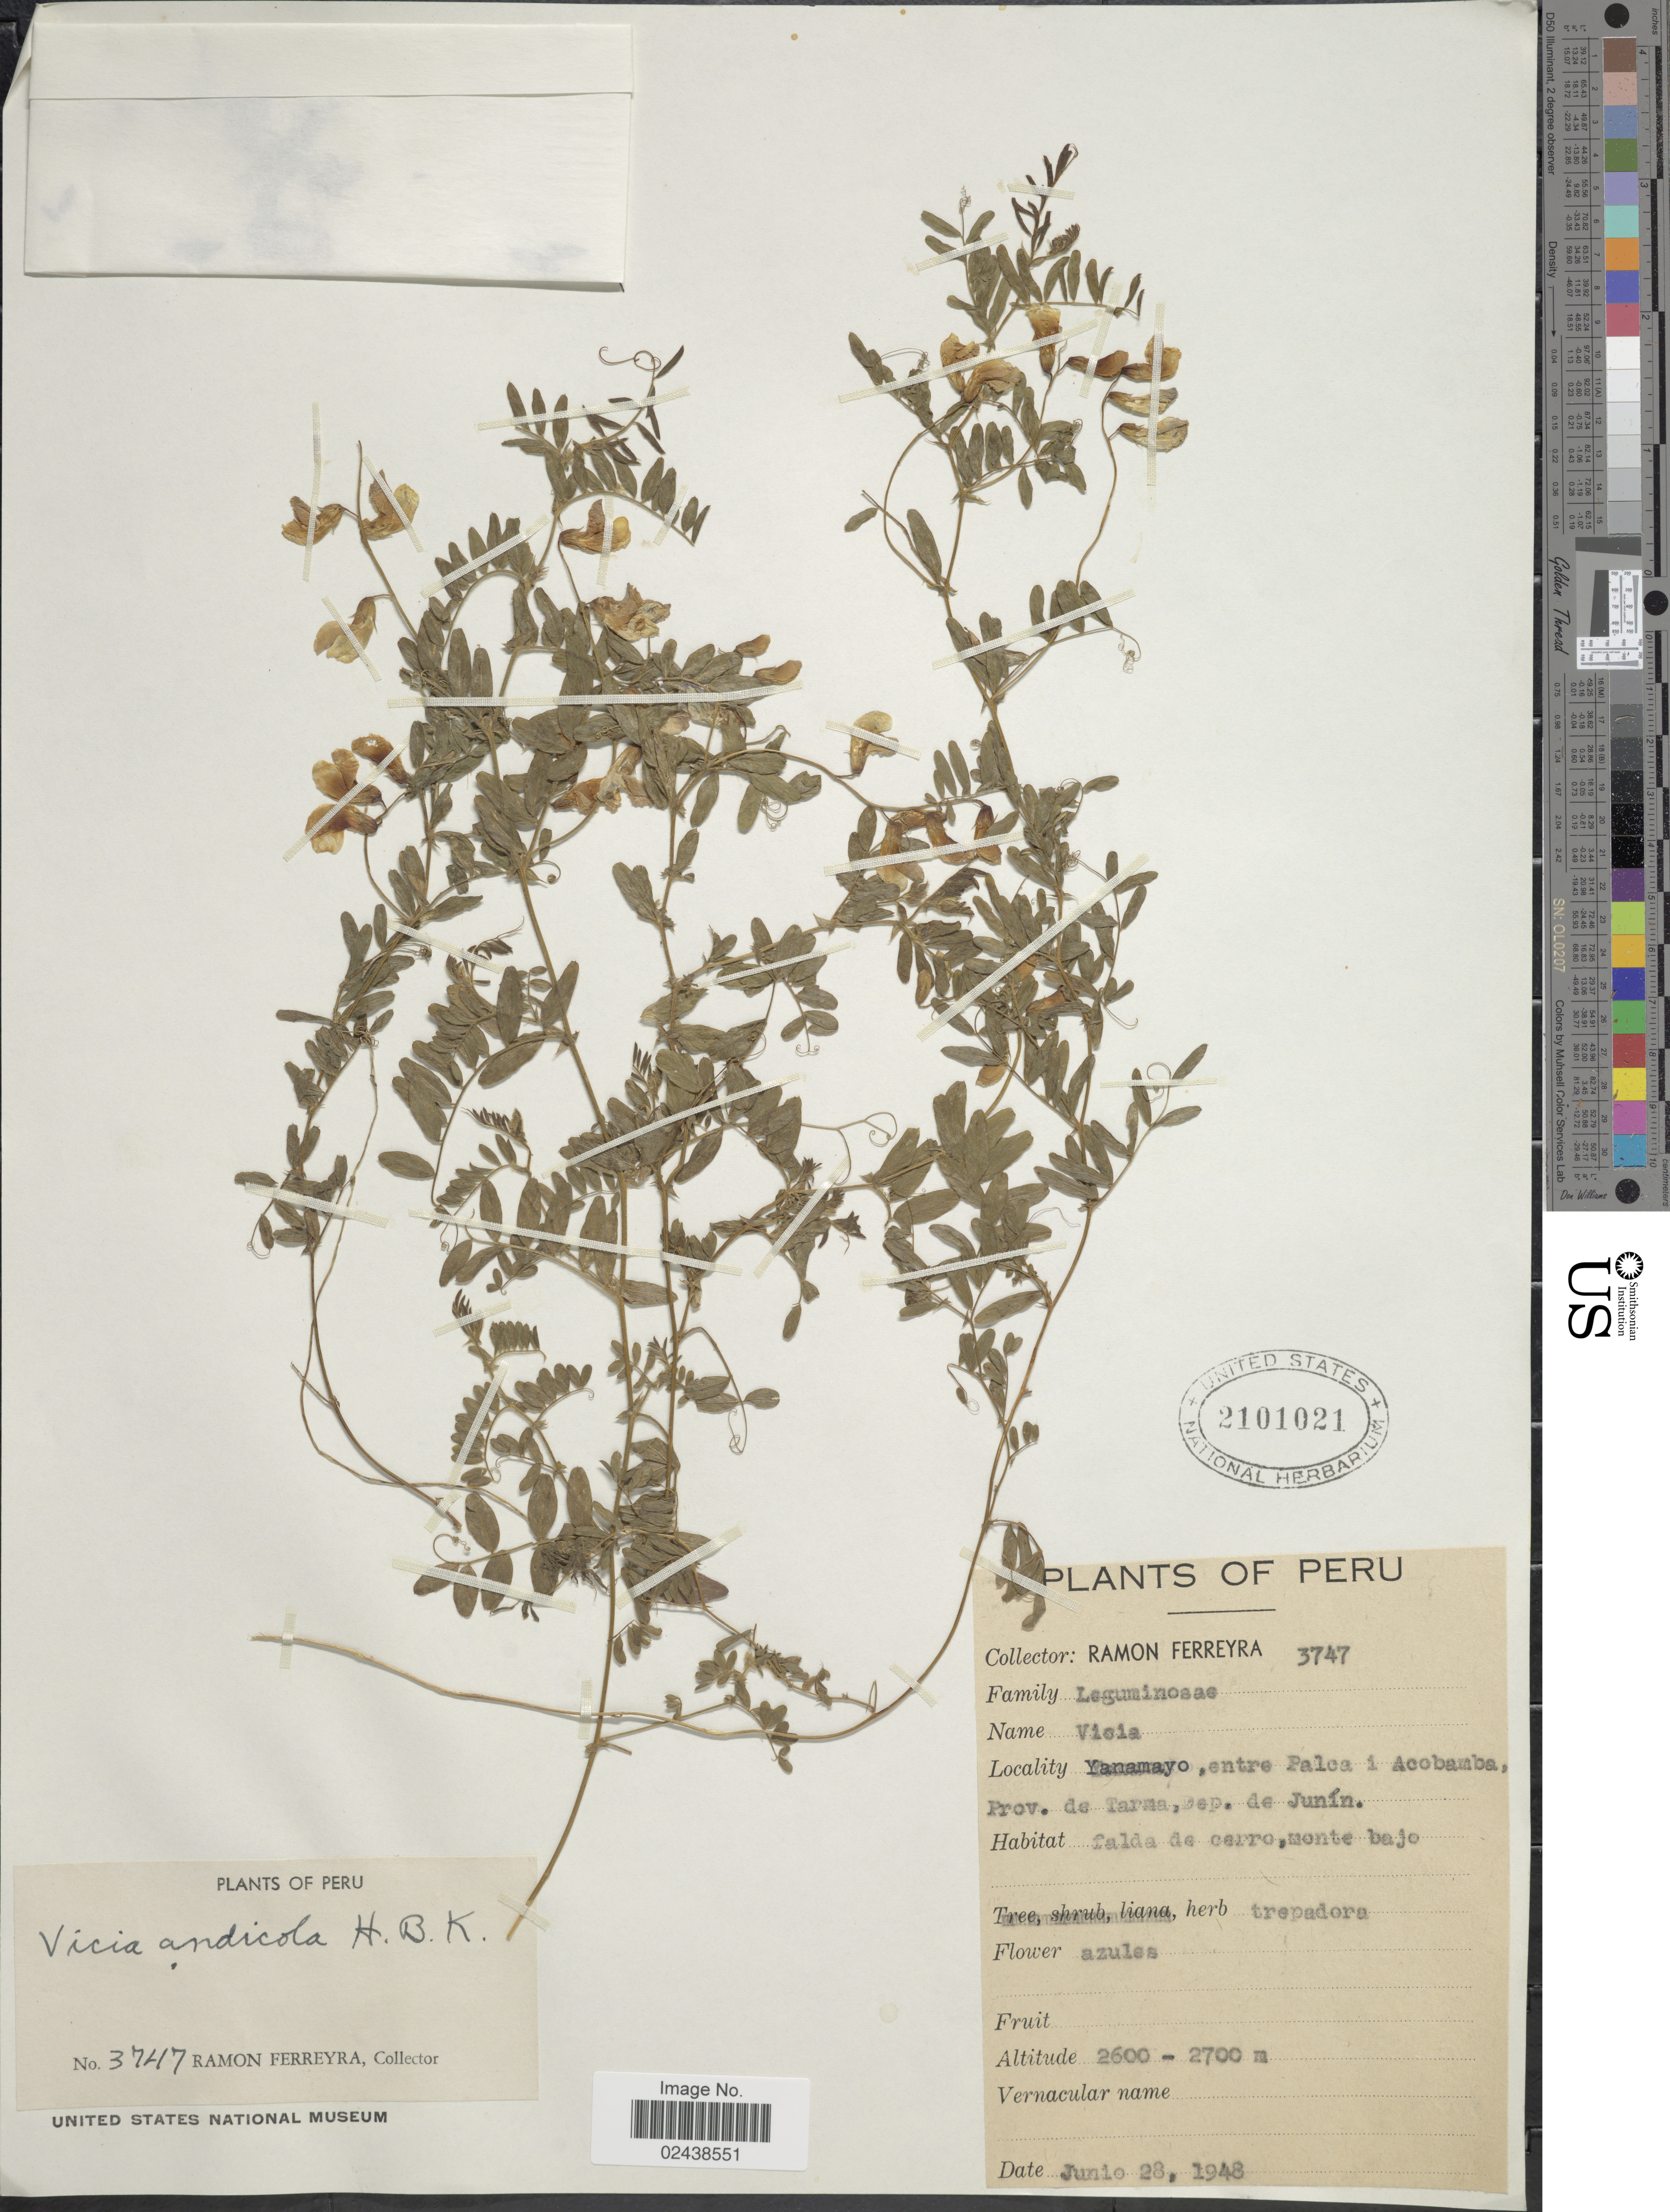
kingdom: Plantae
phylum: Tracheophyta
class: Magnoliopsida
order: Fabales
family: Fabaceae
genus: Vicia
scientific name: Vicia andicola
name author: Kunth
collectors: R. A. Ferreyra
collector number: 3747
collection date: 1948-06-28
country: Peru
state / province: Junín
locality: Yanamayo, entre Palca i Acobamba, Prov. de Tarma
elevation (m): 2600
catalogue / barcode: US 2101021